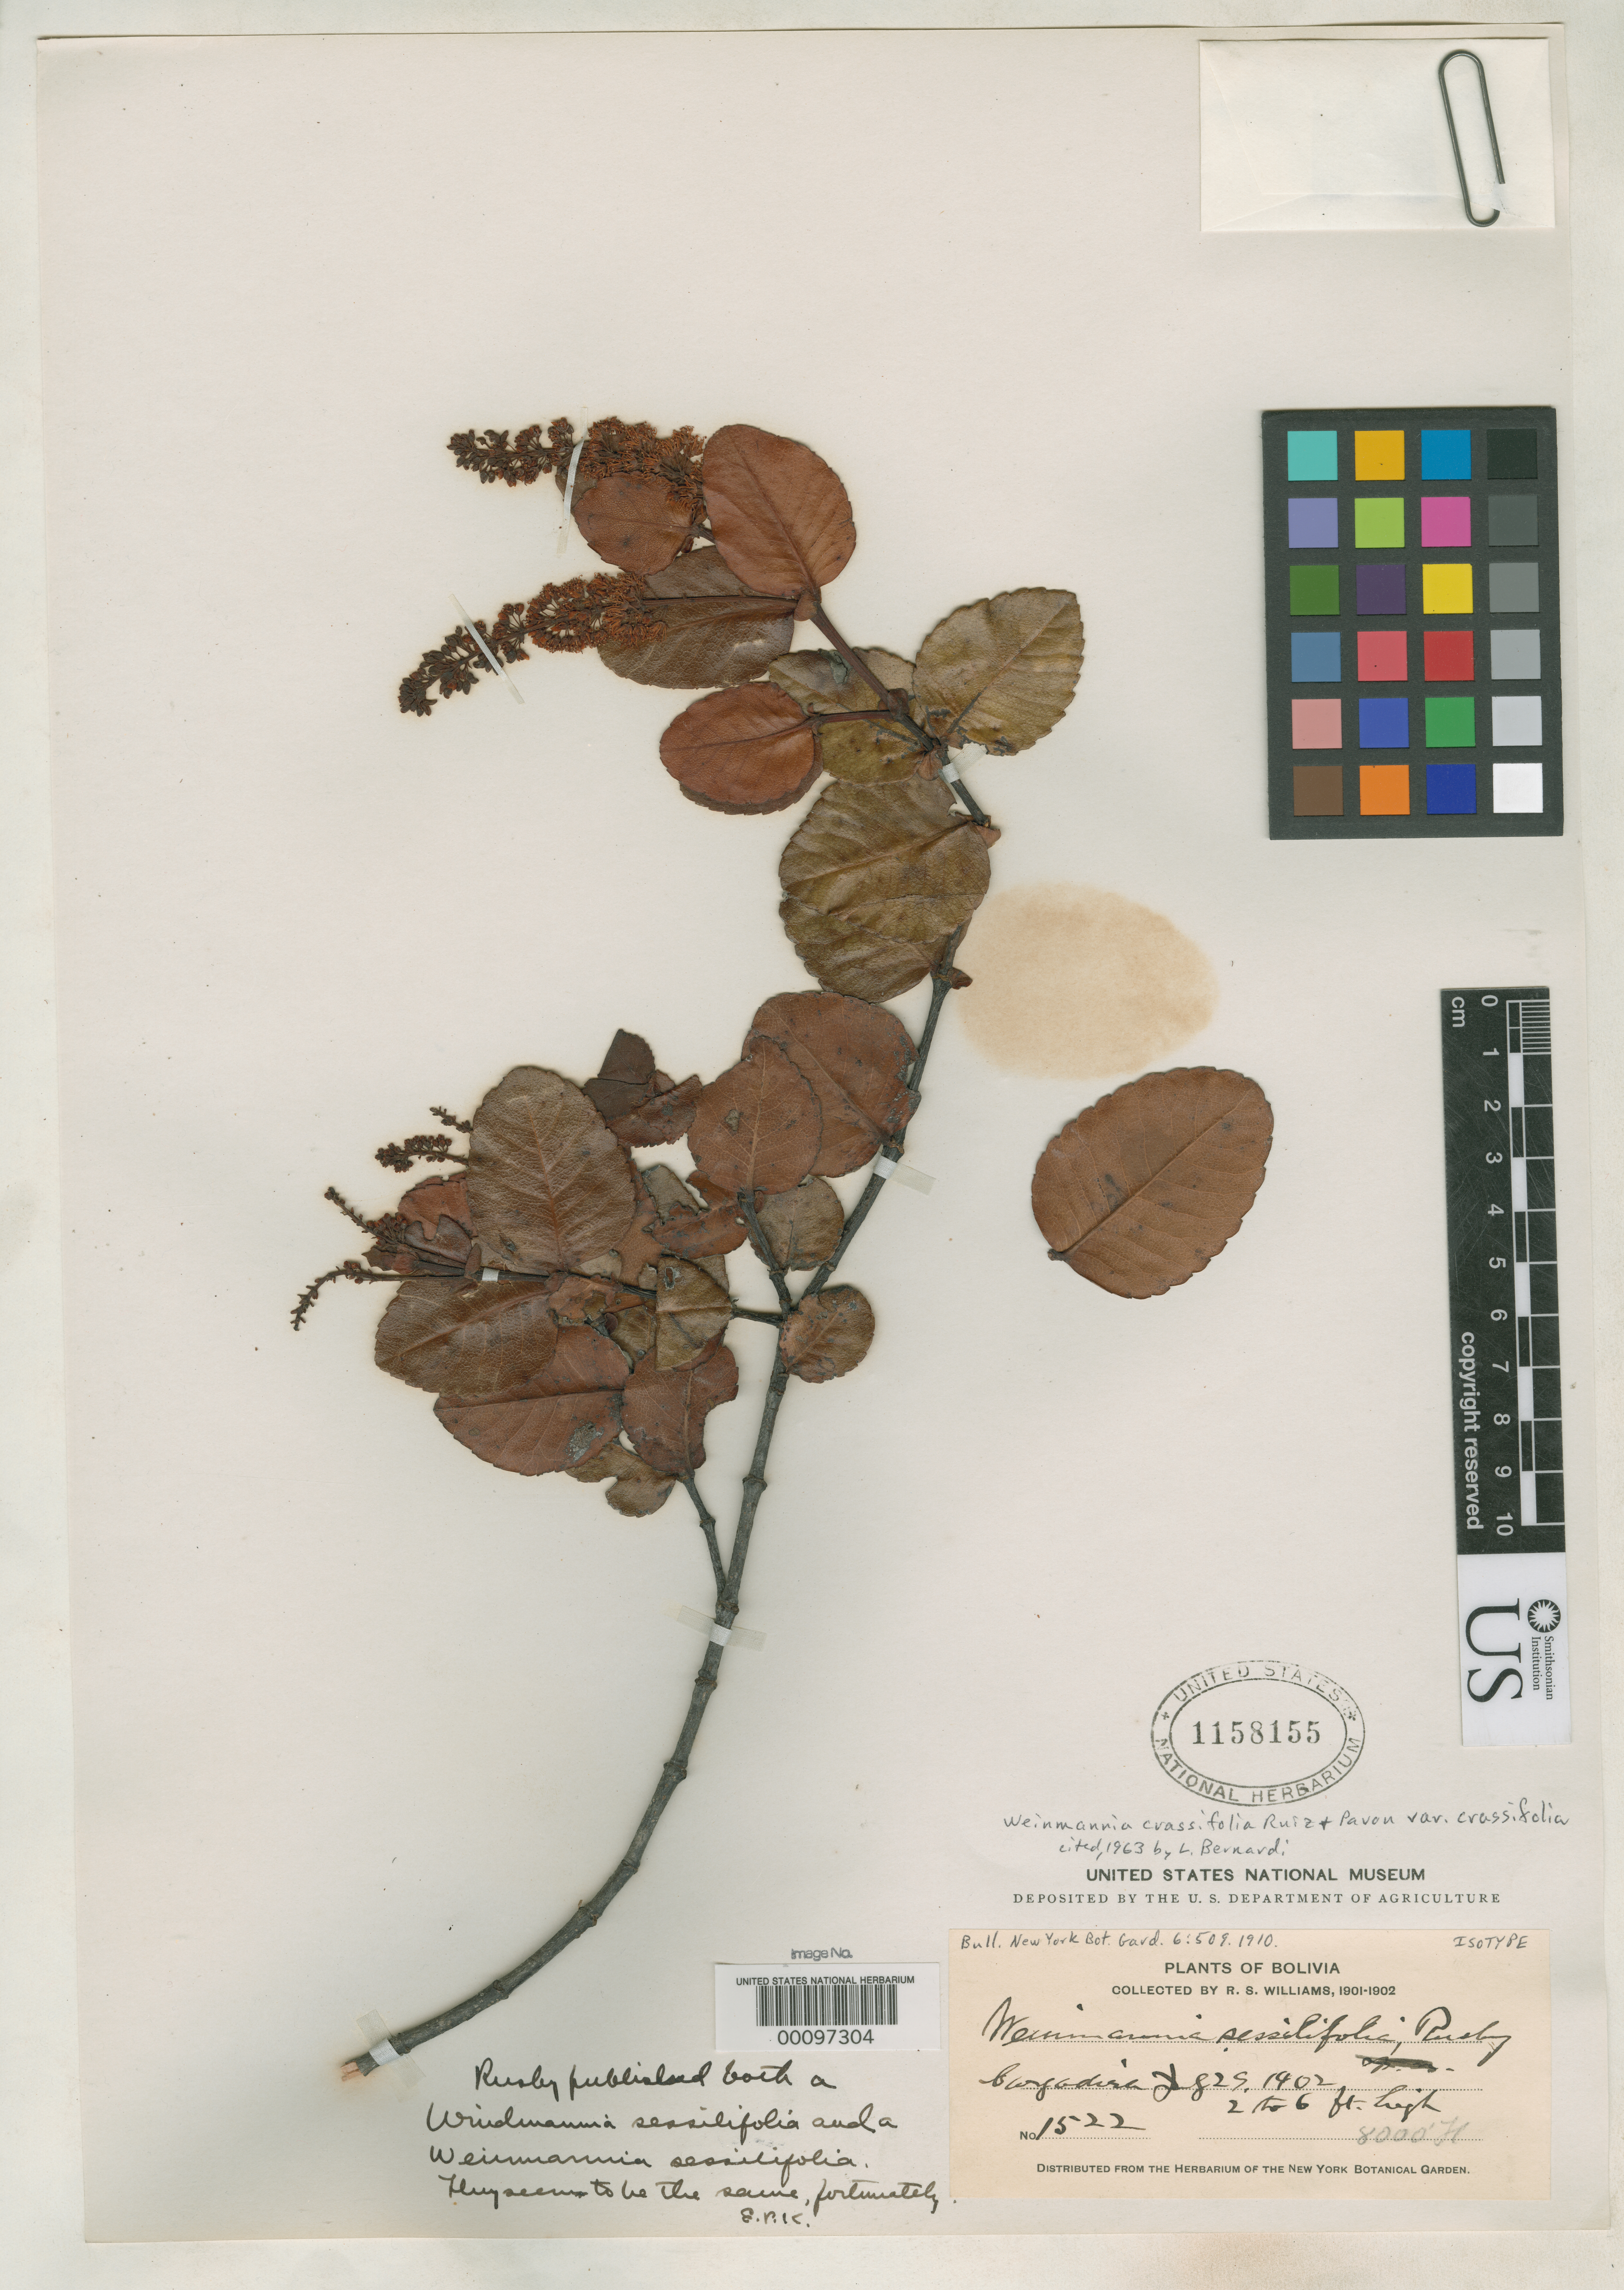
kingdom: Plantae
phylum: Tracheophyta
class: Magnoliopsida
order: Oxalidales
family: Cunoniaceae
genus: Weinmannia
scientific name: Weinmannia sessilifolia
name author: Rusby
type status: Isotype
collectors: R. S. Williams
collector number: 1522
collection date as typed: July 29, 1902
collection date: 1902-07-29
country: Bolivia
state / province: La Paz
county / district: Franz Tamayo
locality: Cargadira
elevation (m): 2438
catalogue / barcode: US 1158155